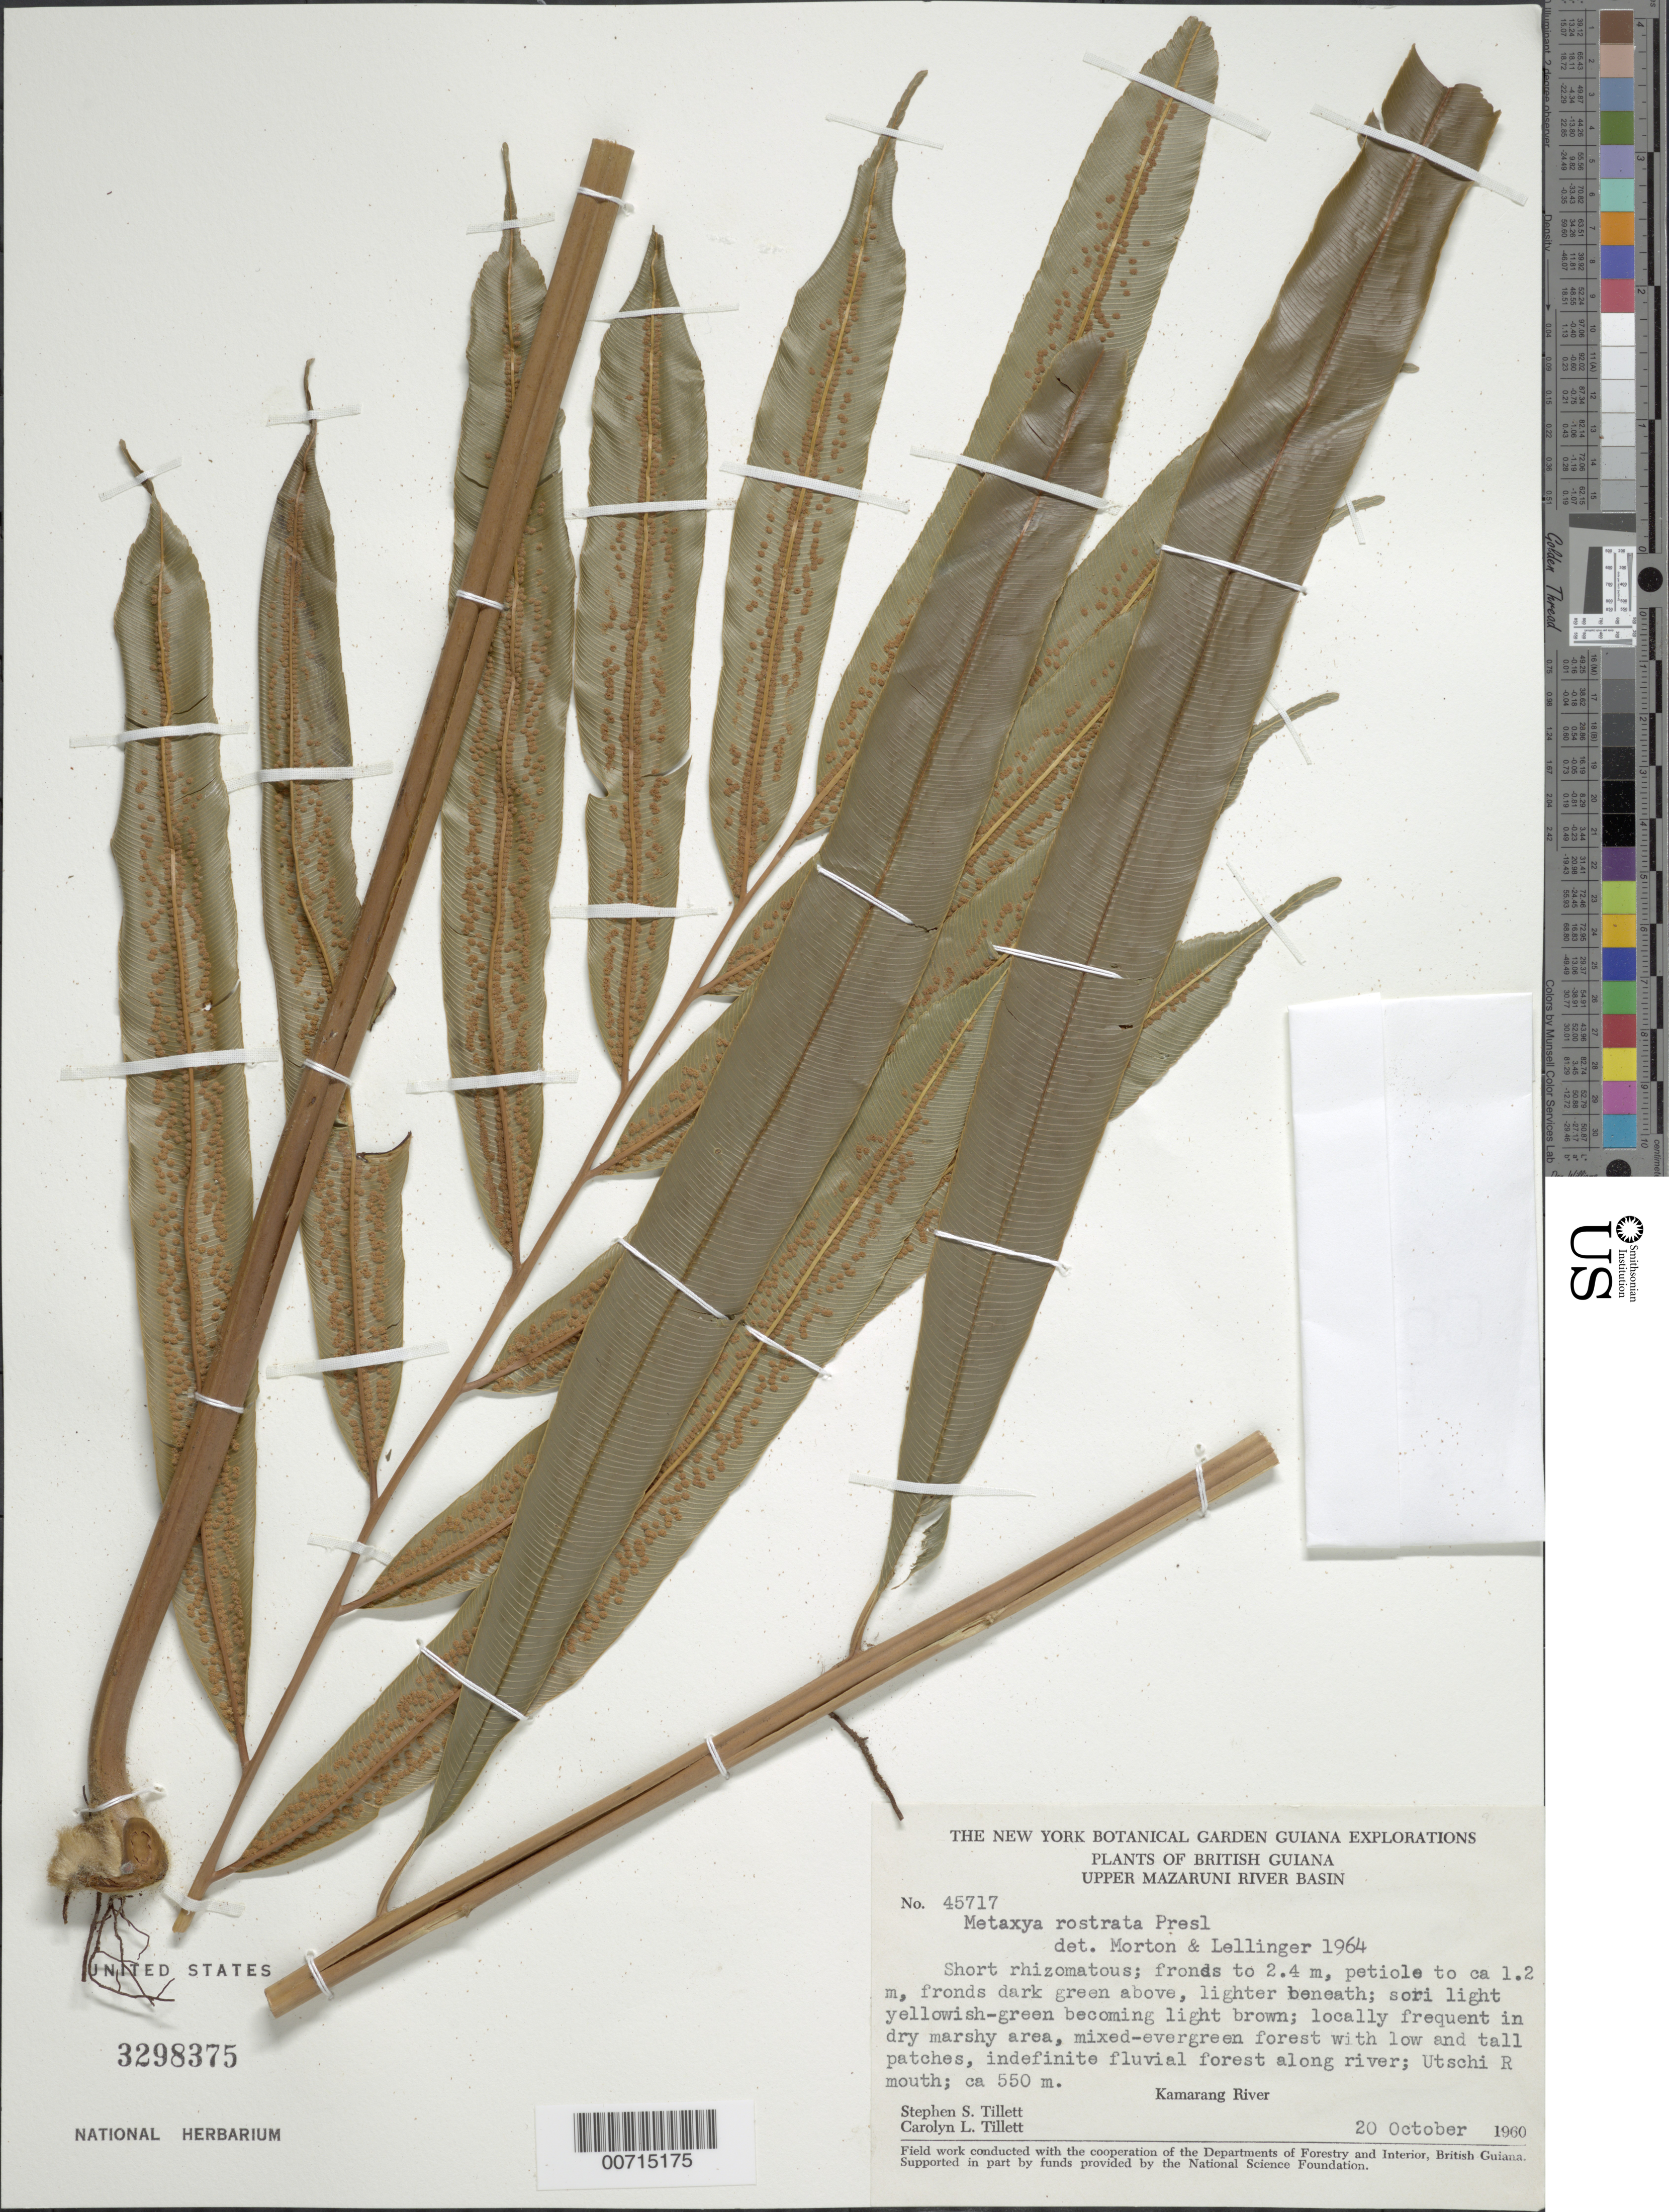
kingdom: Plantae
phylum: Tracheophyta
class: Polypodiopsida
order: Cyatheales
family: Metaxyaceae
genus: Metaxya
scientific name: Metaxya rostrata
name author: (Kunth) C. Presl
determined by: Morton, C. V.; Lellinger, D. B.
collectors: S. S. Tillett, C. L. Tillett & R. Boyan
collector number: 45717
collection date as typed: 20-Oct-60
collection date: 1960-10-20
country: Guyana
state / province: Cuyuni-Mazaruni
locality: Upper Mazaruni River Basin, mouth of Utschi River, Kamarang River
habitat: Fluvial forest along river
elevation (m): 549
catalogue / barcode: US 3298375